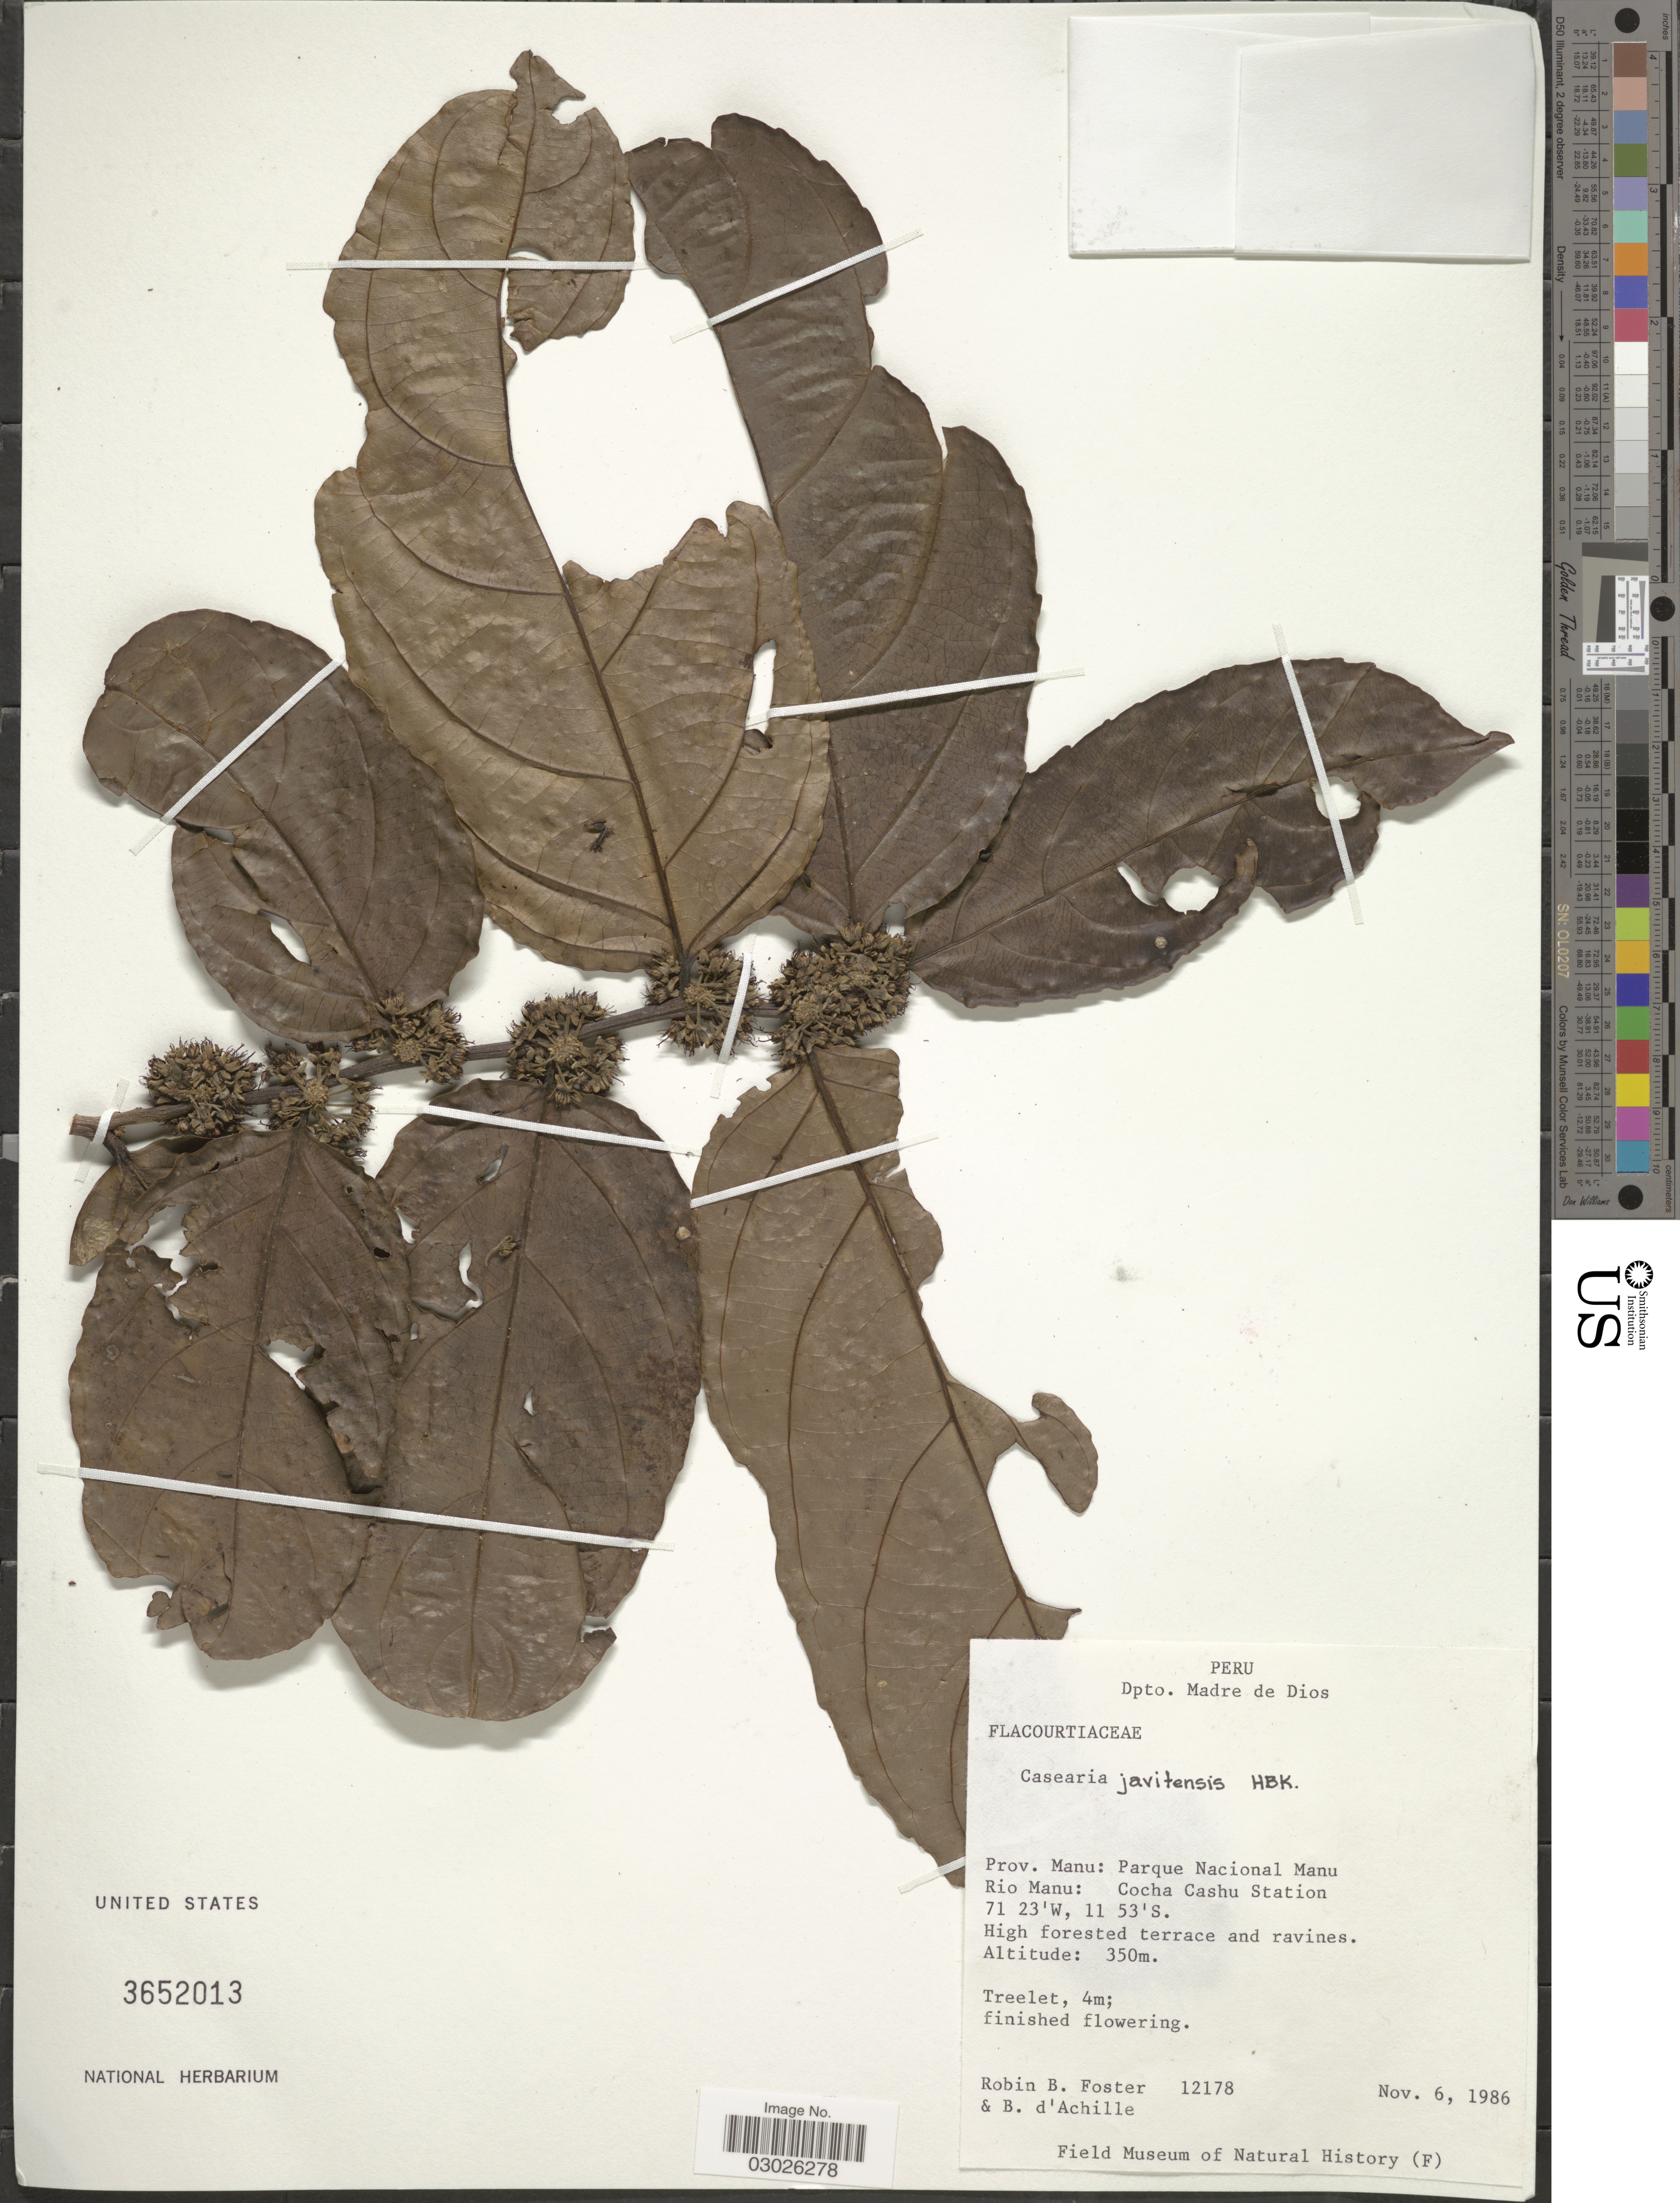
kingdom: Plantae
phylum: Tracheophyta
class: Magnoliopsida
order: Malpighiales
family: Salicaceae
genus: Piparea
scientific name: Piparea multiflora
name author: C.F. Gaertn.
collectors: R. B. Foster & B. d'Achille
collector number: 12178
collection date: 1986-11-06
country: Peru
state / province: Madre de Dios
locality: Dpto. Madre de Dios. Prov. Manu: Parque Nacional Manu. Rio Manu: Cocha Cashu Station.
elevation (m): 350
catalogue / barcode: US 3652013